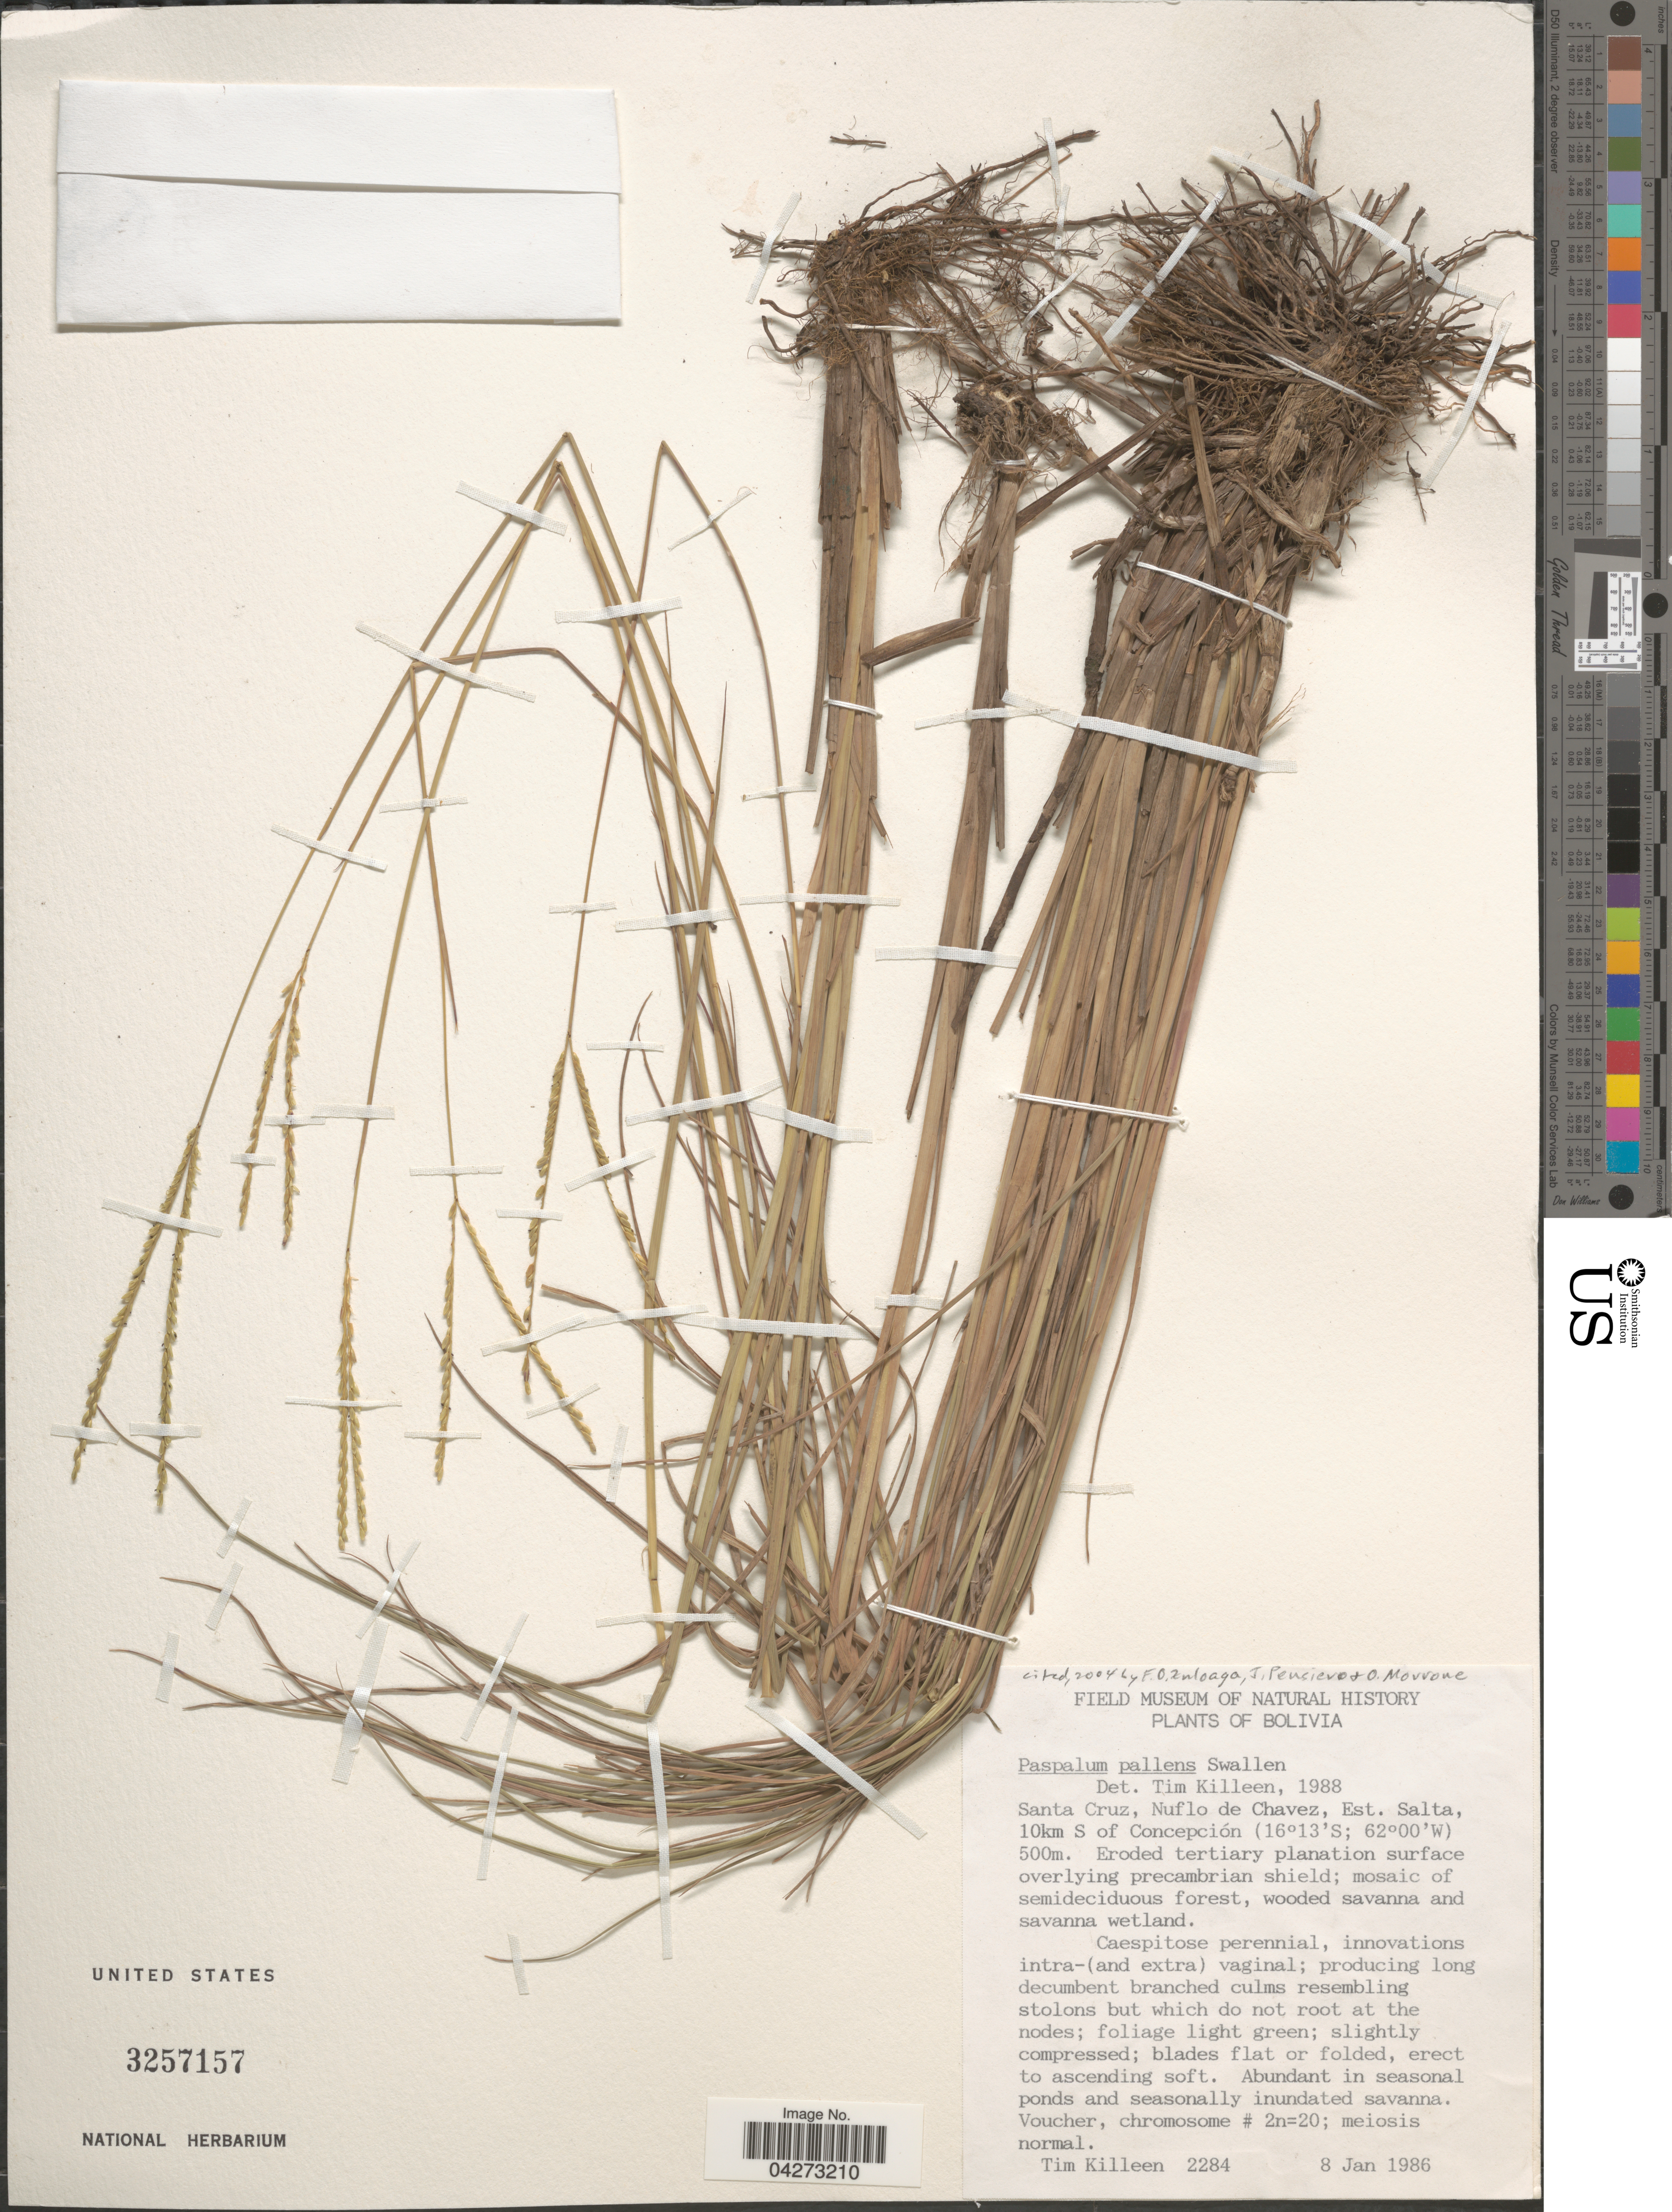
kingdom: Plantae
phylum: Tracheophyta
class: Liliopsida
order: Poales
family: Poaceae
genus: Paspalum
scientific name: Paspalum pallens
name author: Swallen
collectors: T. J. Killeen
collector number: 2284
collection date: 1986-01-08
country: Bolivia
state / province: Santa Cruz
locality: Nuflo de Chavez, Est. Salta, 10km S of Concepción.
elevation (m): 500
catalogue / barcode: US 3257157